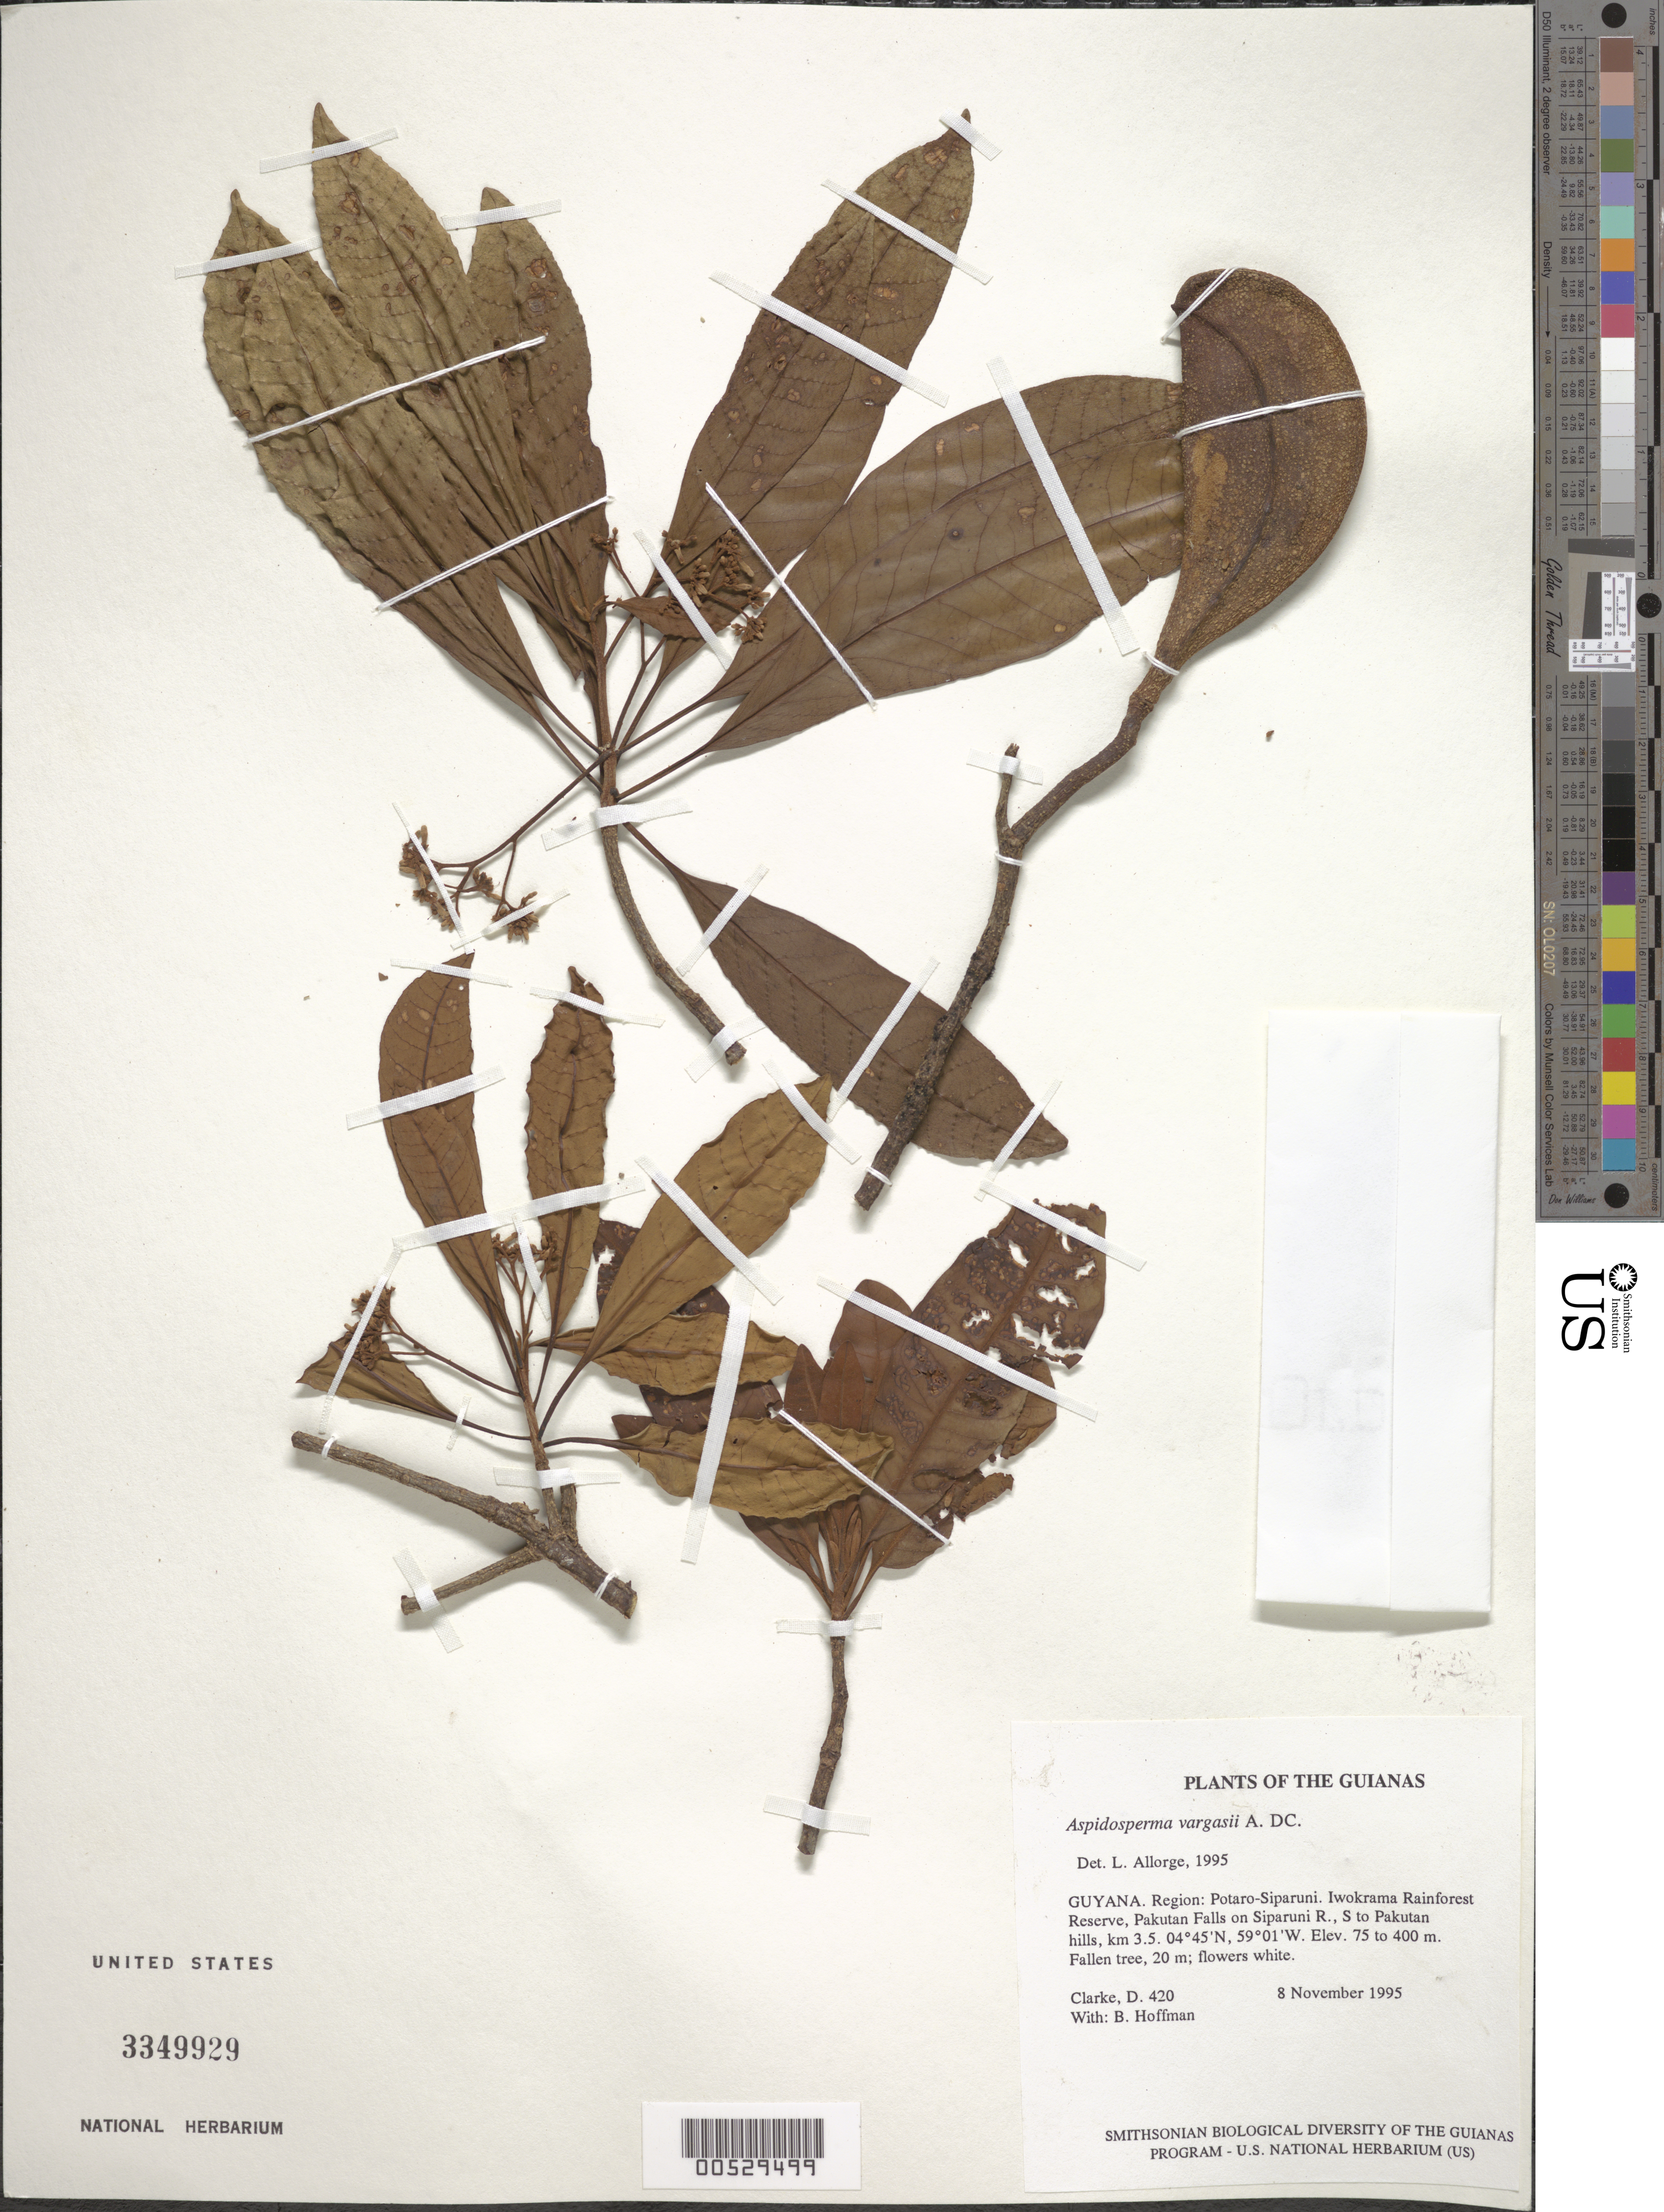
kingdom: Plantae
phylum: Tracheophyta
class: Magnoliopsida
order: Gentianales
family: Apocynaceae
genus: Aspidosperma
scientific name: Aspidosperma vargasii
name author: A. DC.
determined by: Allorge, L.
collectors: H. D. Clarke & B. Hoffman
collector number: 420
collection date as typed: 8 November 1995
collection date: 1995-11-08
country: Guyana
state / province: Potaro-Siparuni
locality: Iwokrama Rainforest Reserve, Pakutau Falls on Siparuni R., S to Pakutau hills, km 3.5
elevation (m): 75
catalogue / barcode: US 3349929